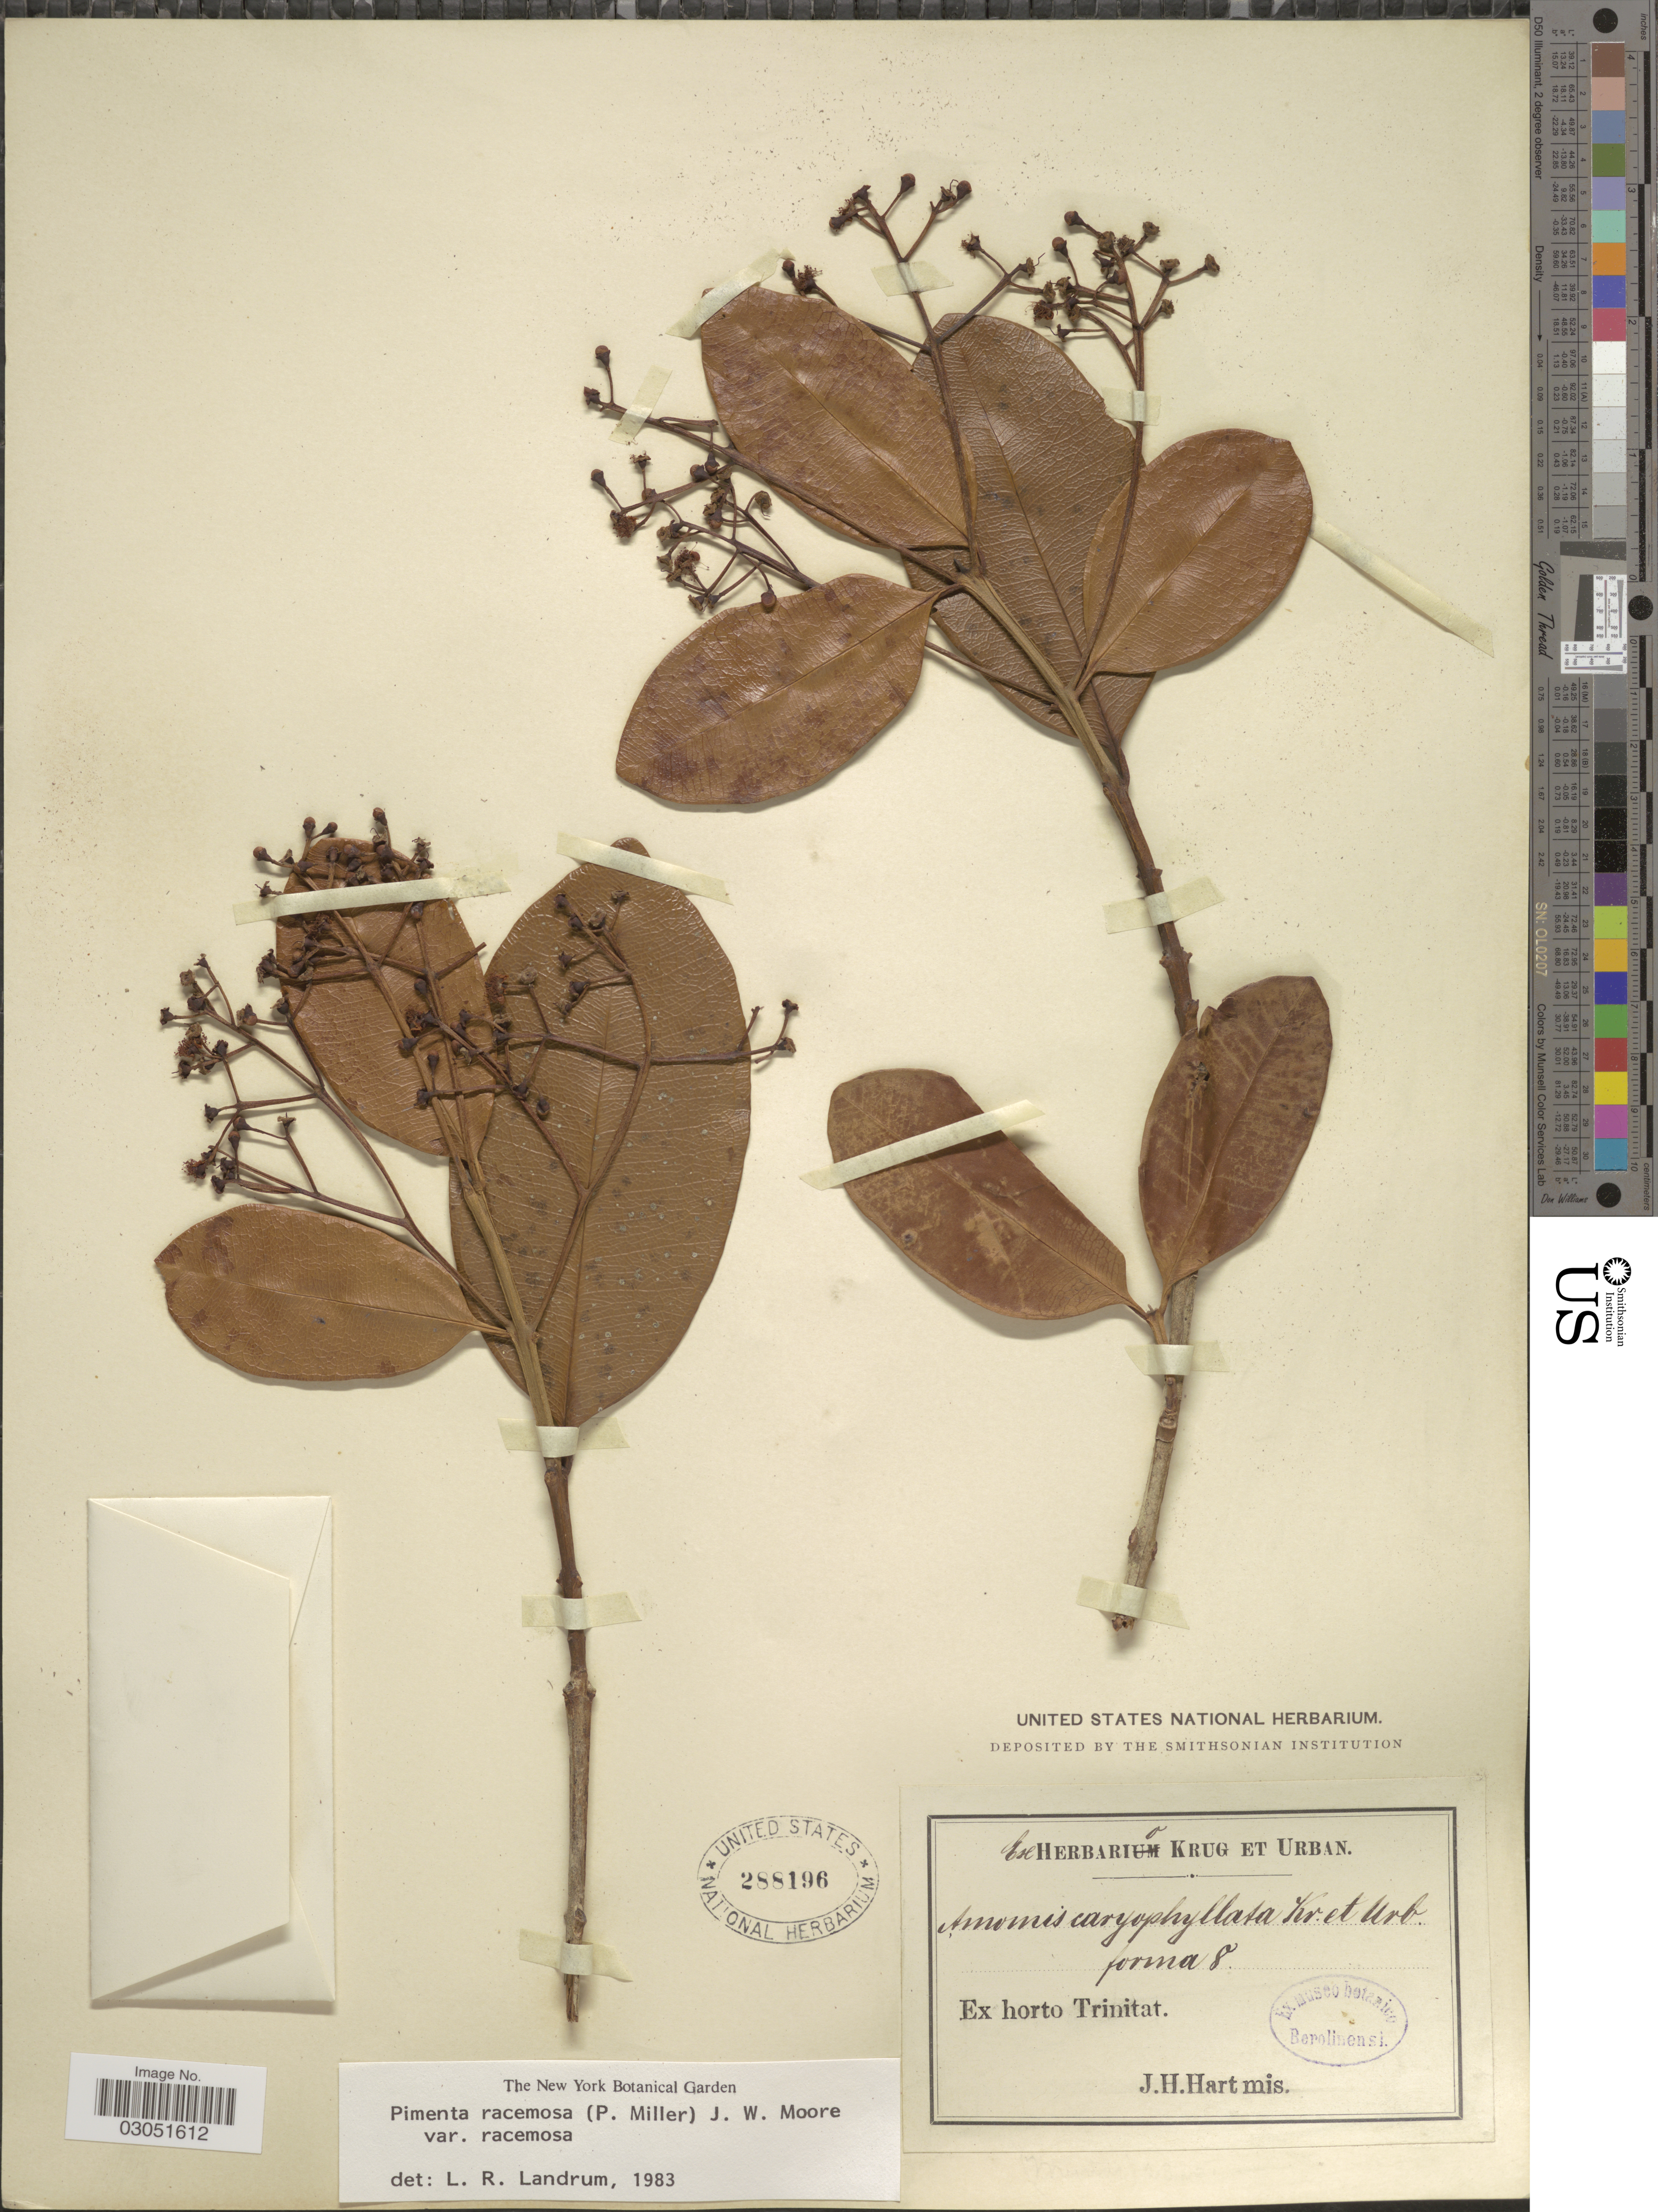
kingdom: Plantae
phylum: Tracheophyta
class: Magnoliopsida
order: Myrtales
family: Myrtaceae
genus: Pimenta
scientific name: Pimenta racemosa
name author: (Mill.) J.W. Moore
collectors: J. H. Hart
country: Trinidad and Tobago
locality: Ex horto Trinitat.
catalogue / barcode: US 288196